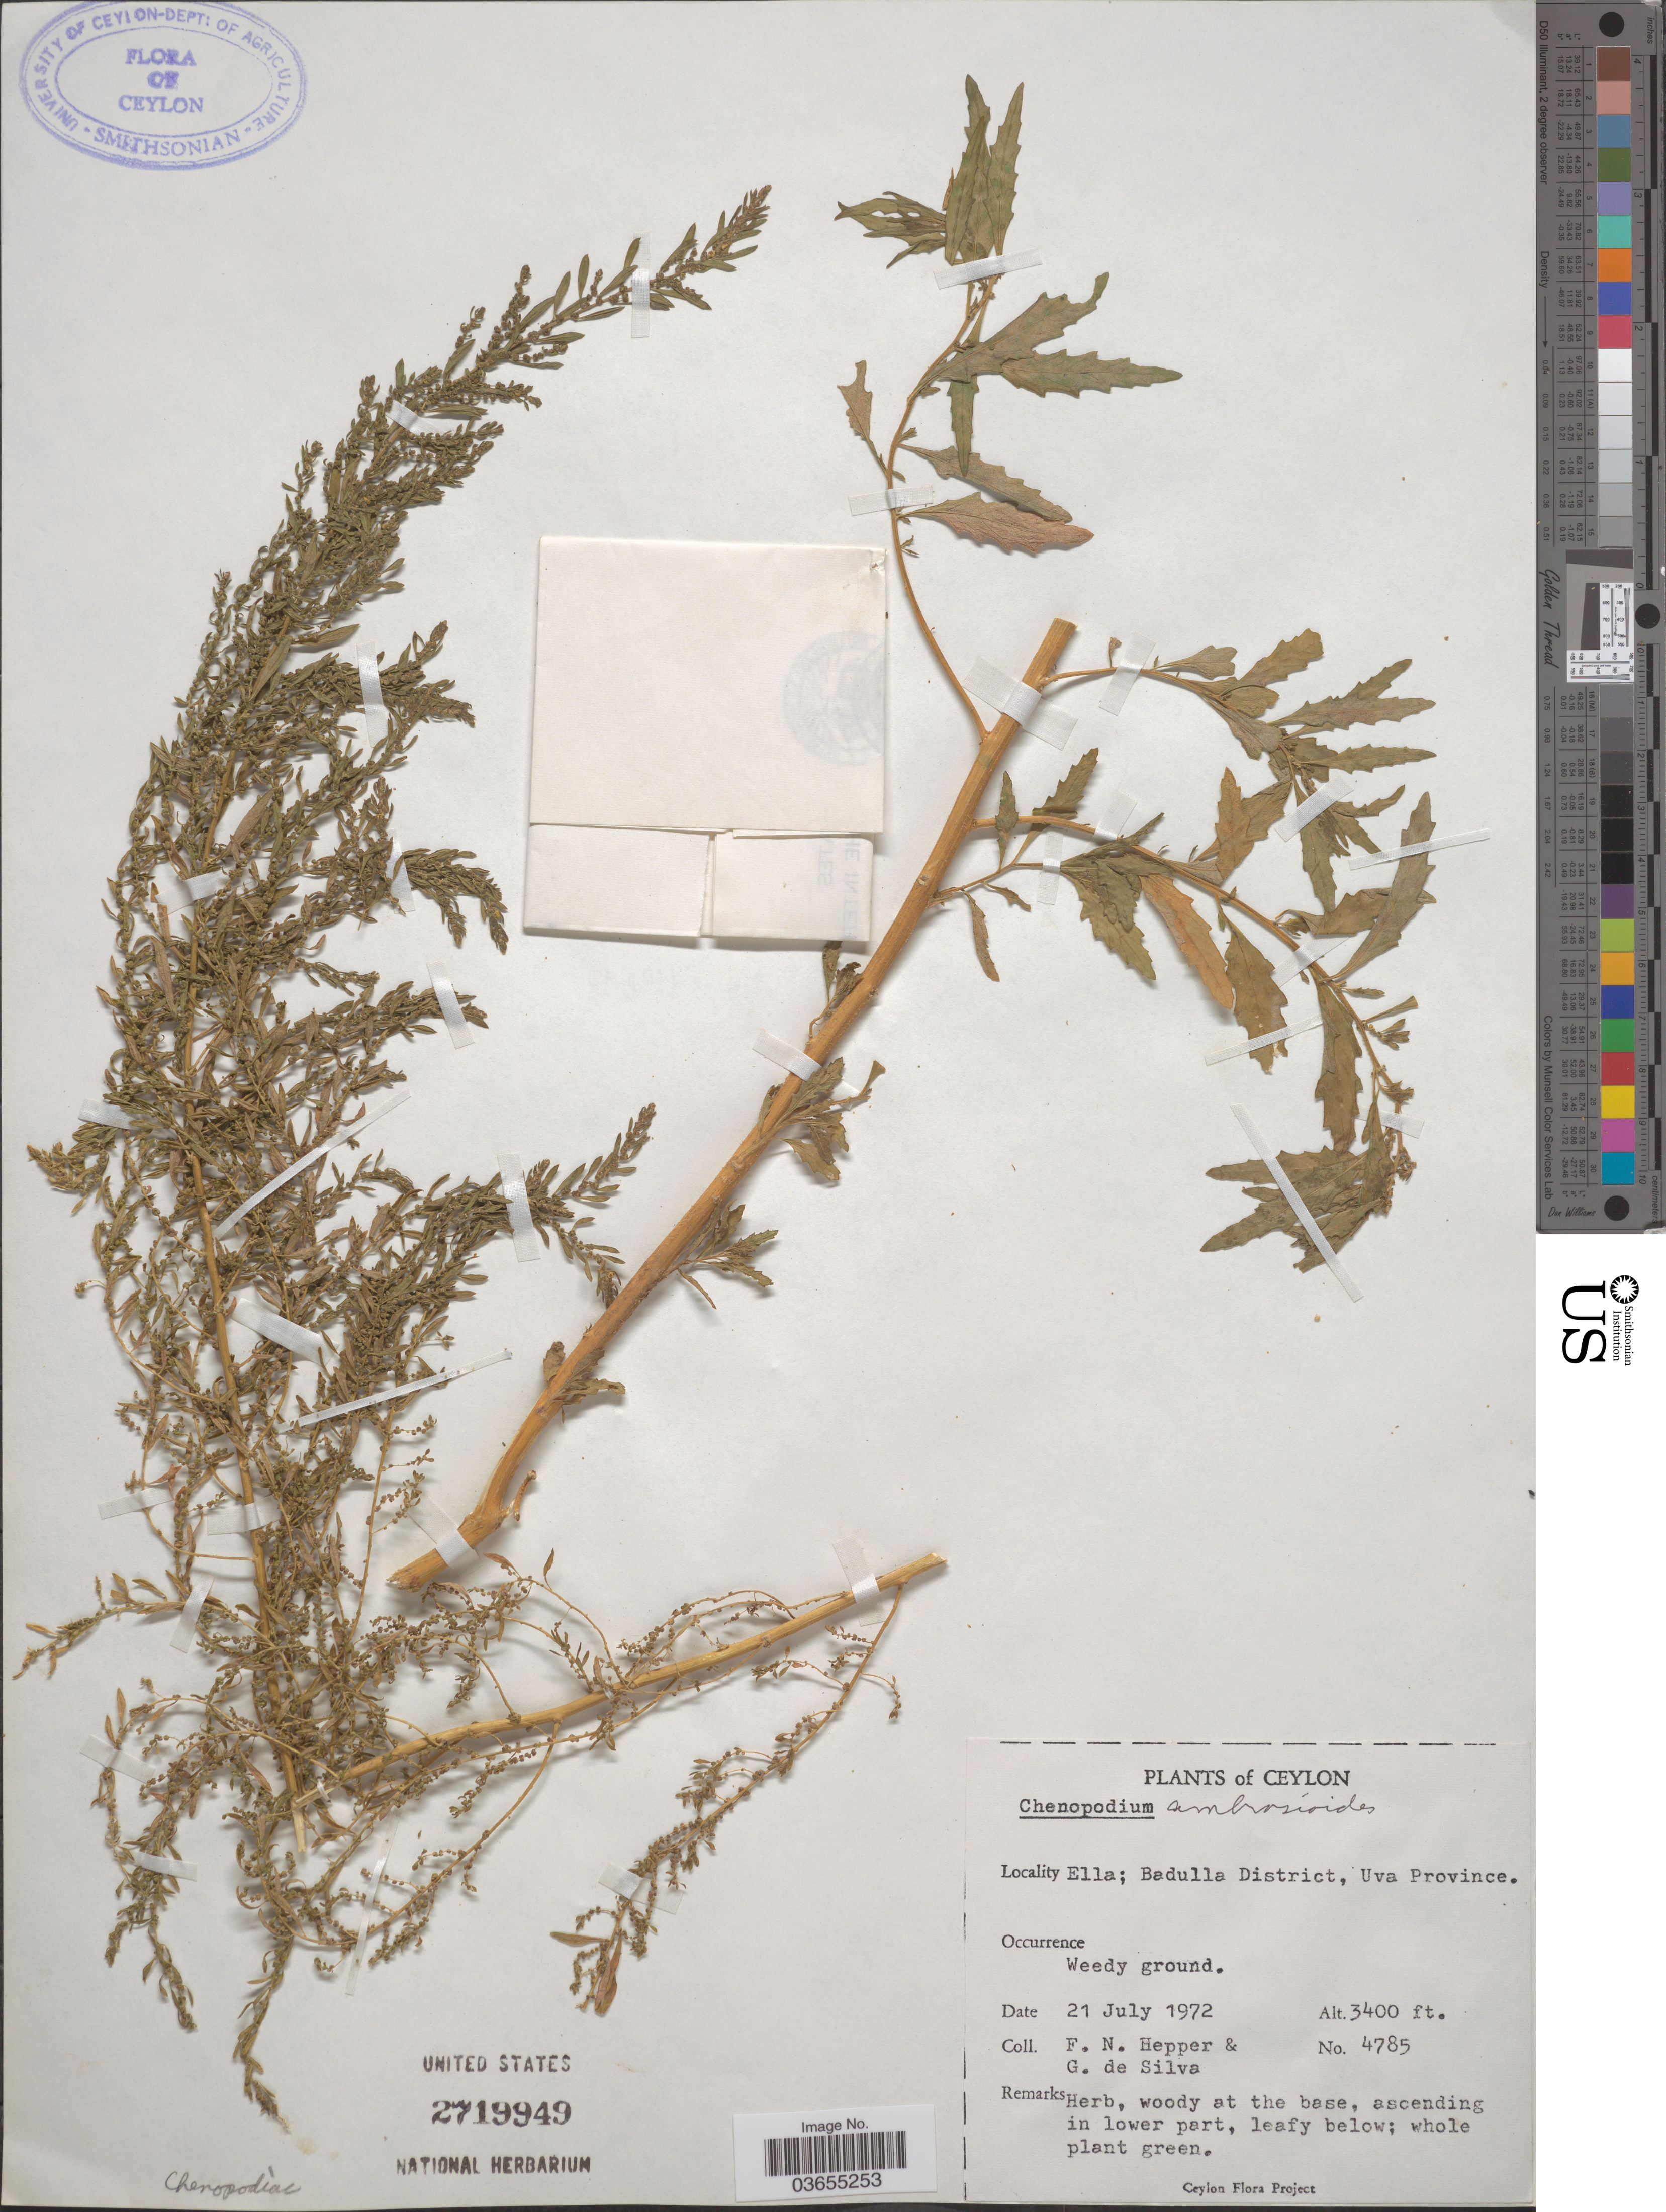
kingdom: Plantae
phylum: Tracheophyta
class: Magnoliopsida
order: Caryophyllales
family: Amaranthaceae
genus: Chenopodium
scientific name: Chenopodium ambrosioides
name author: L.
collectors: F. Hepper & G. De Silva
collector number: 4785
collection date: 1972-07-21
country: Sri Lanka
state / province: Uva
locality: Ceylon. Ella; Badulla District.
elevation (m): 1036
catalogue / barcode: US 2719949